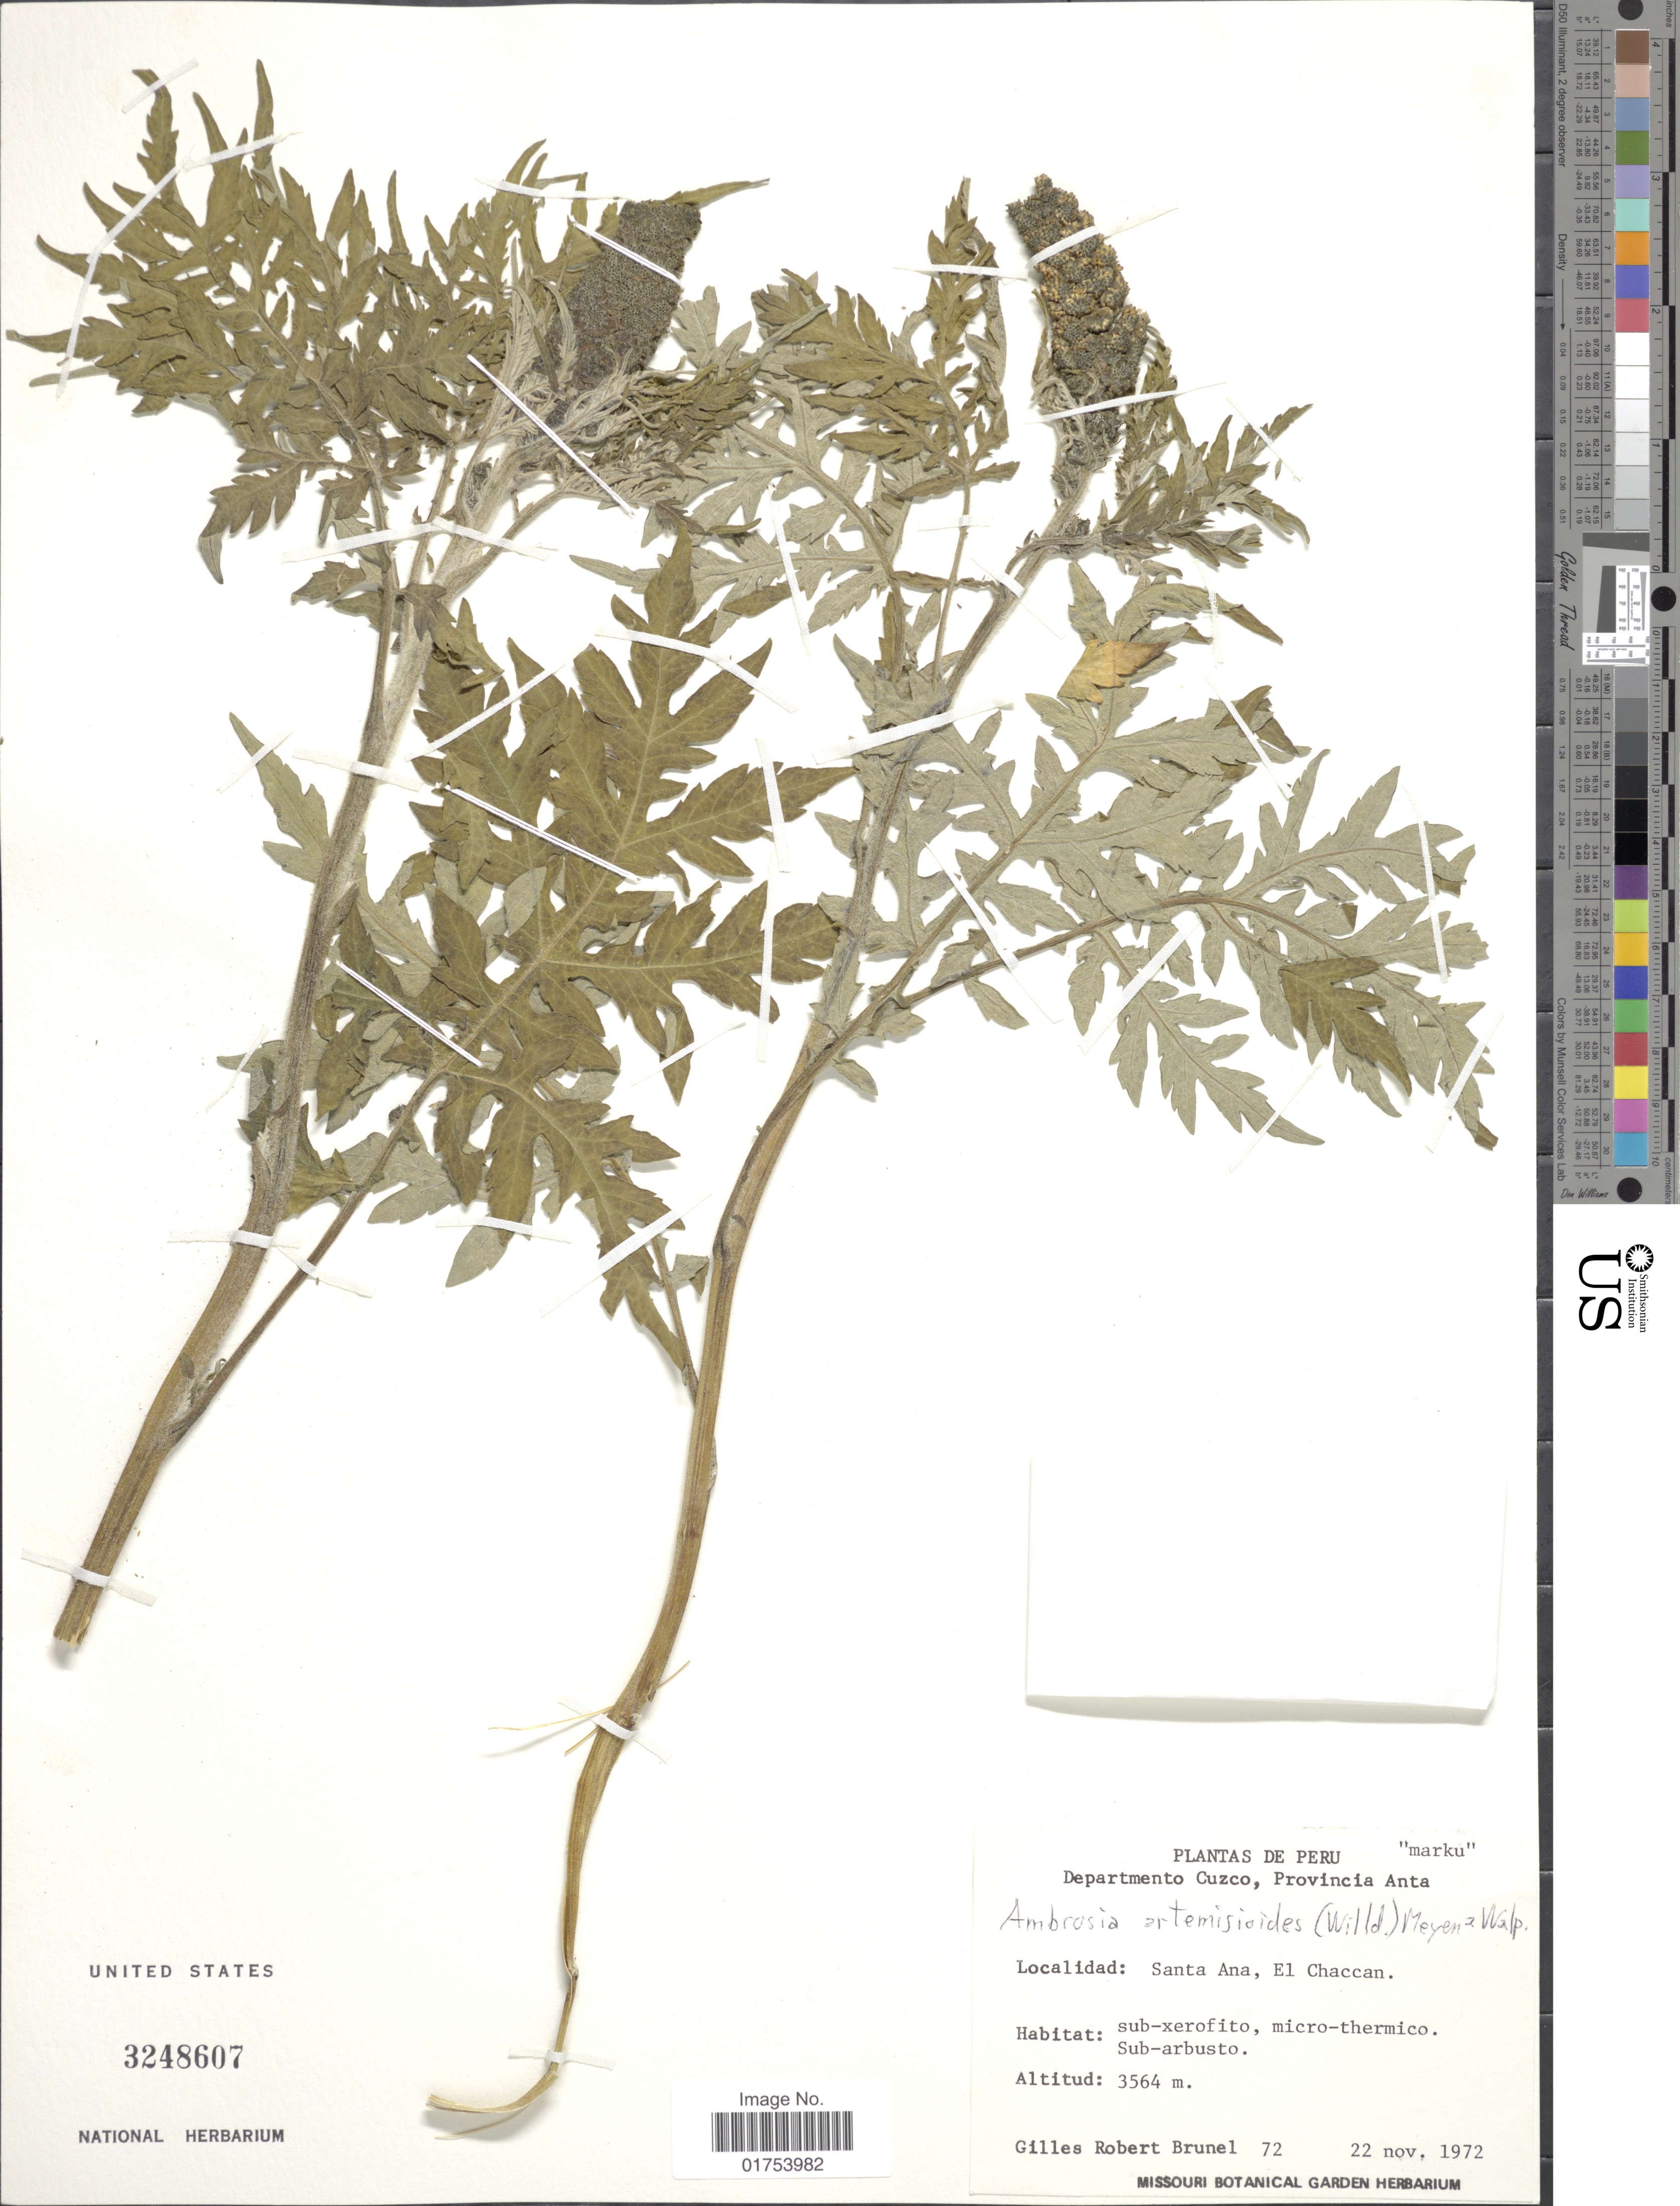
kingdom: Plantae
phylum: Tracheophyta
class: Magnoliopsida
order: Asterales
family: Asteraceae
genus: Ambrosia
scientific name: Ambrosia arborescens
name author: Mill.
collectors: G. Brunel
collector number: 72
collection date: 1972-11-22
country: Peru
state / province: Cusco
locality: Provincia Anta, Santa Ana, El Chaccan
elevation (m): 3564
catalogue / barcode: US 3248607